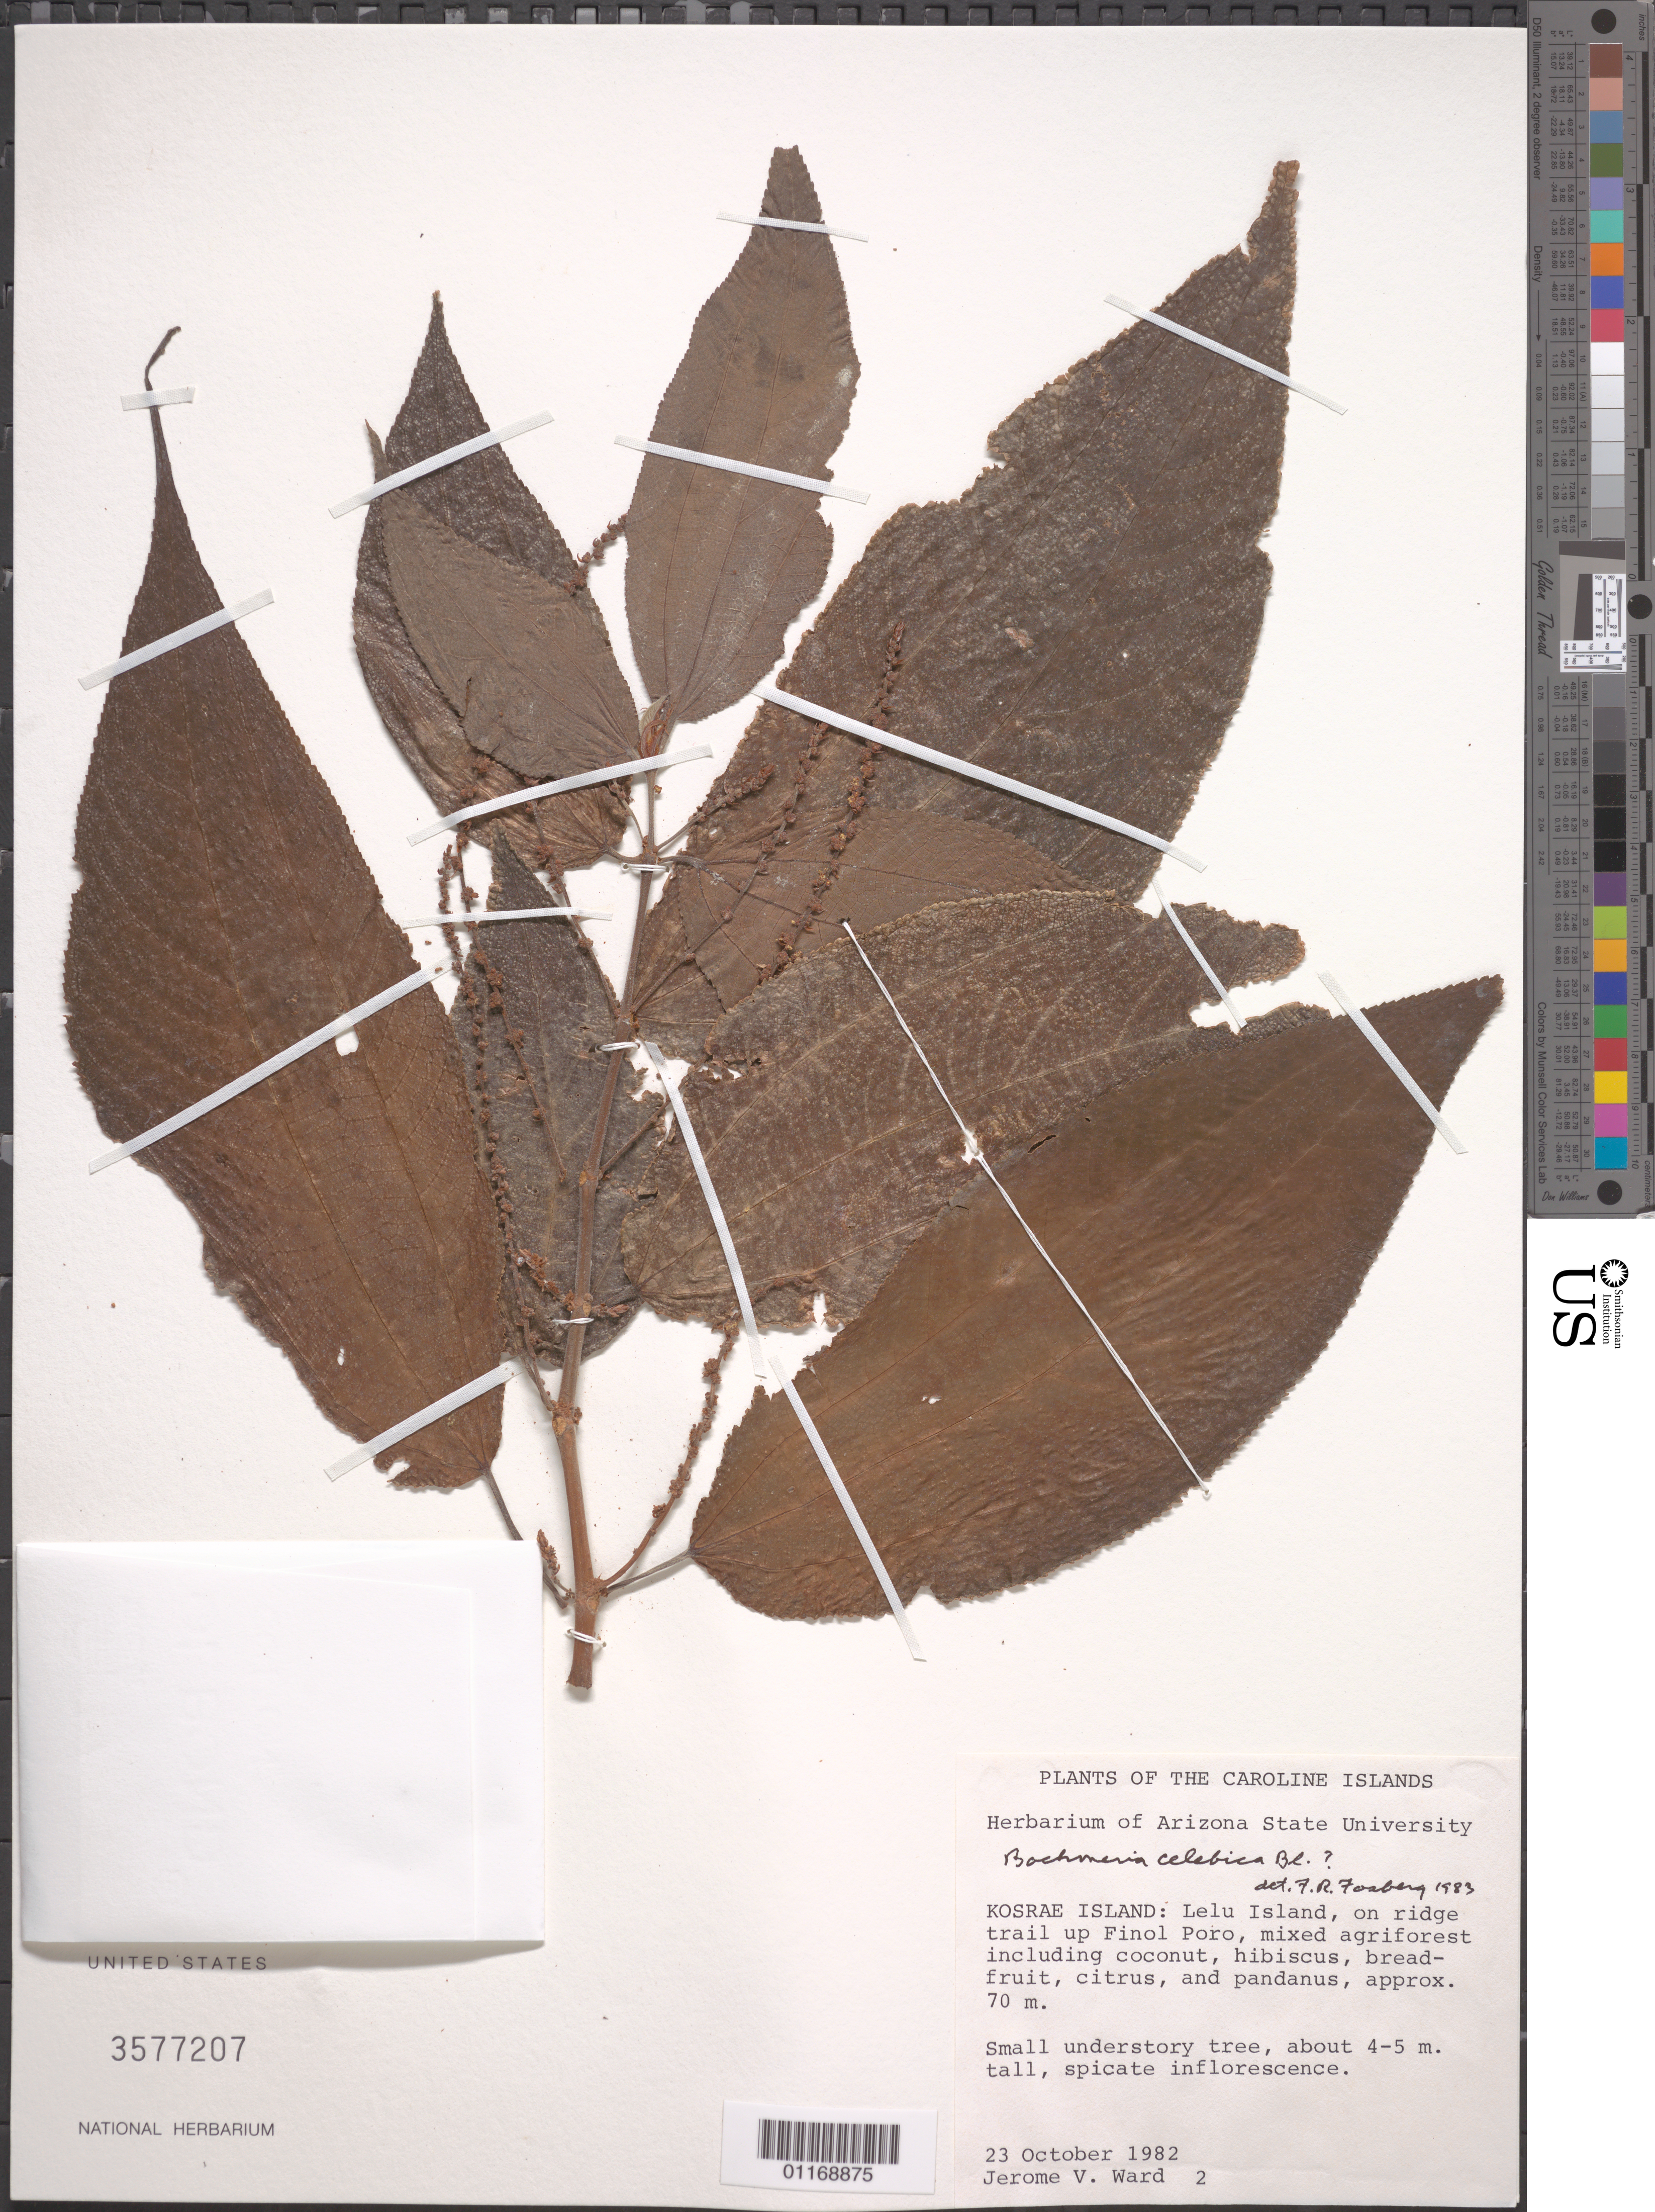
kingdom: Plantae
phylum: Tracheophyta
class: Magnoliopsida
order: Rosales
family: Urticaceae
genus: Boehmeria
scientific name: Boehmeria celebica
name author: Blume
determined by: Fosberg, F. R.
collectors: J. V. Ward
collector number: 2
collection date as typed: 23 Oct 1982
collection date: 1982-10-23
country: Micronesia, Federated States of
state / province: Kosrae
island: Lelu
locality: Kosrae Island: Lelu Islet, on ridge trail up Finol Poro.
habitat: Mixed agiforest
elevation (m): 5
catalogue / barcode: US 3577207